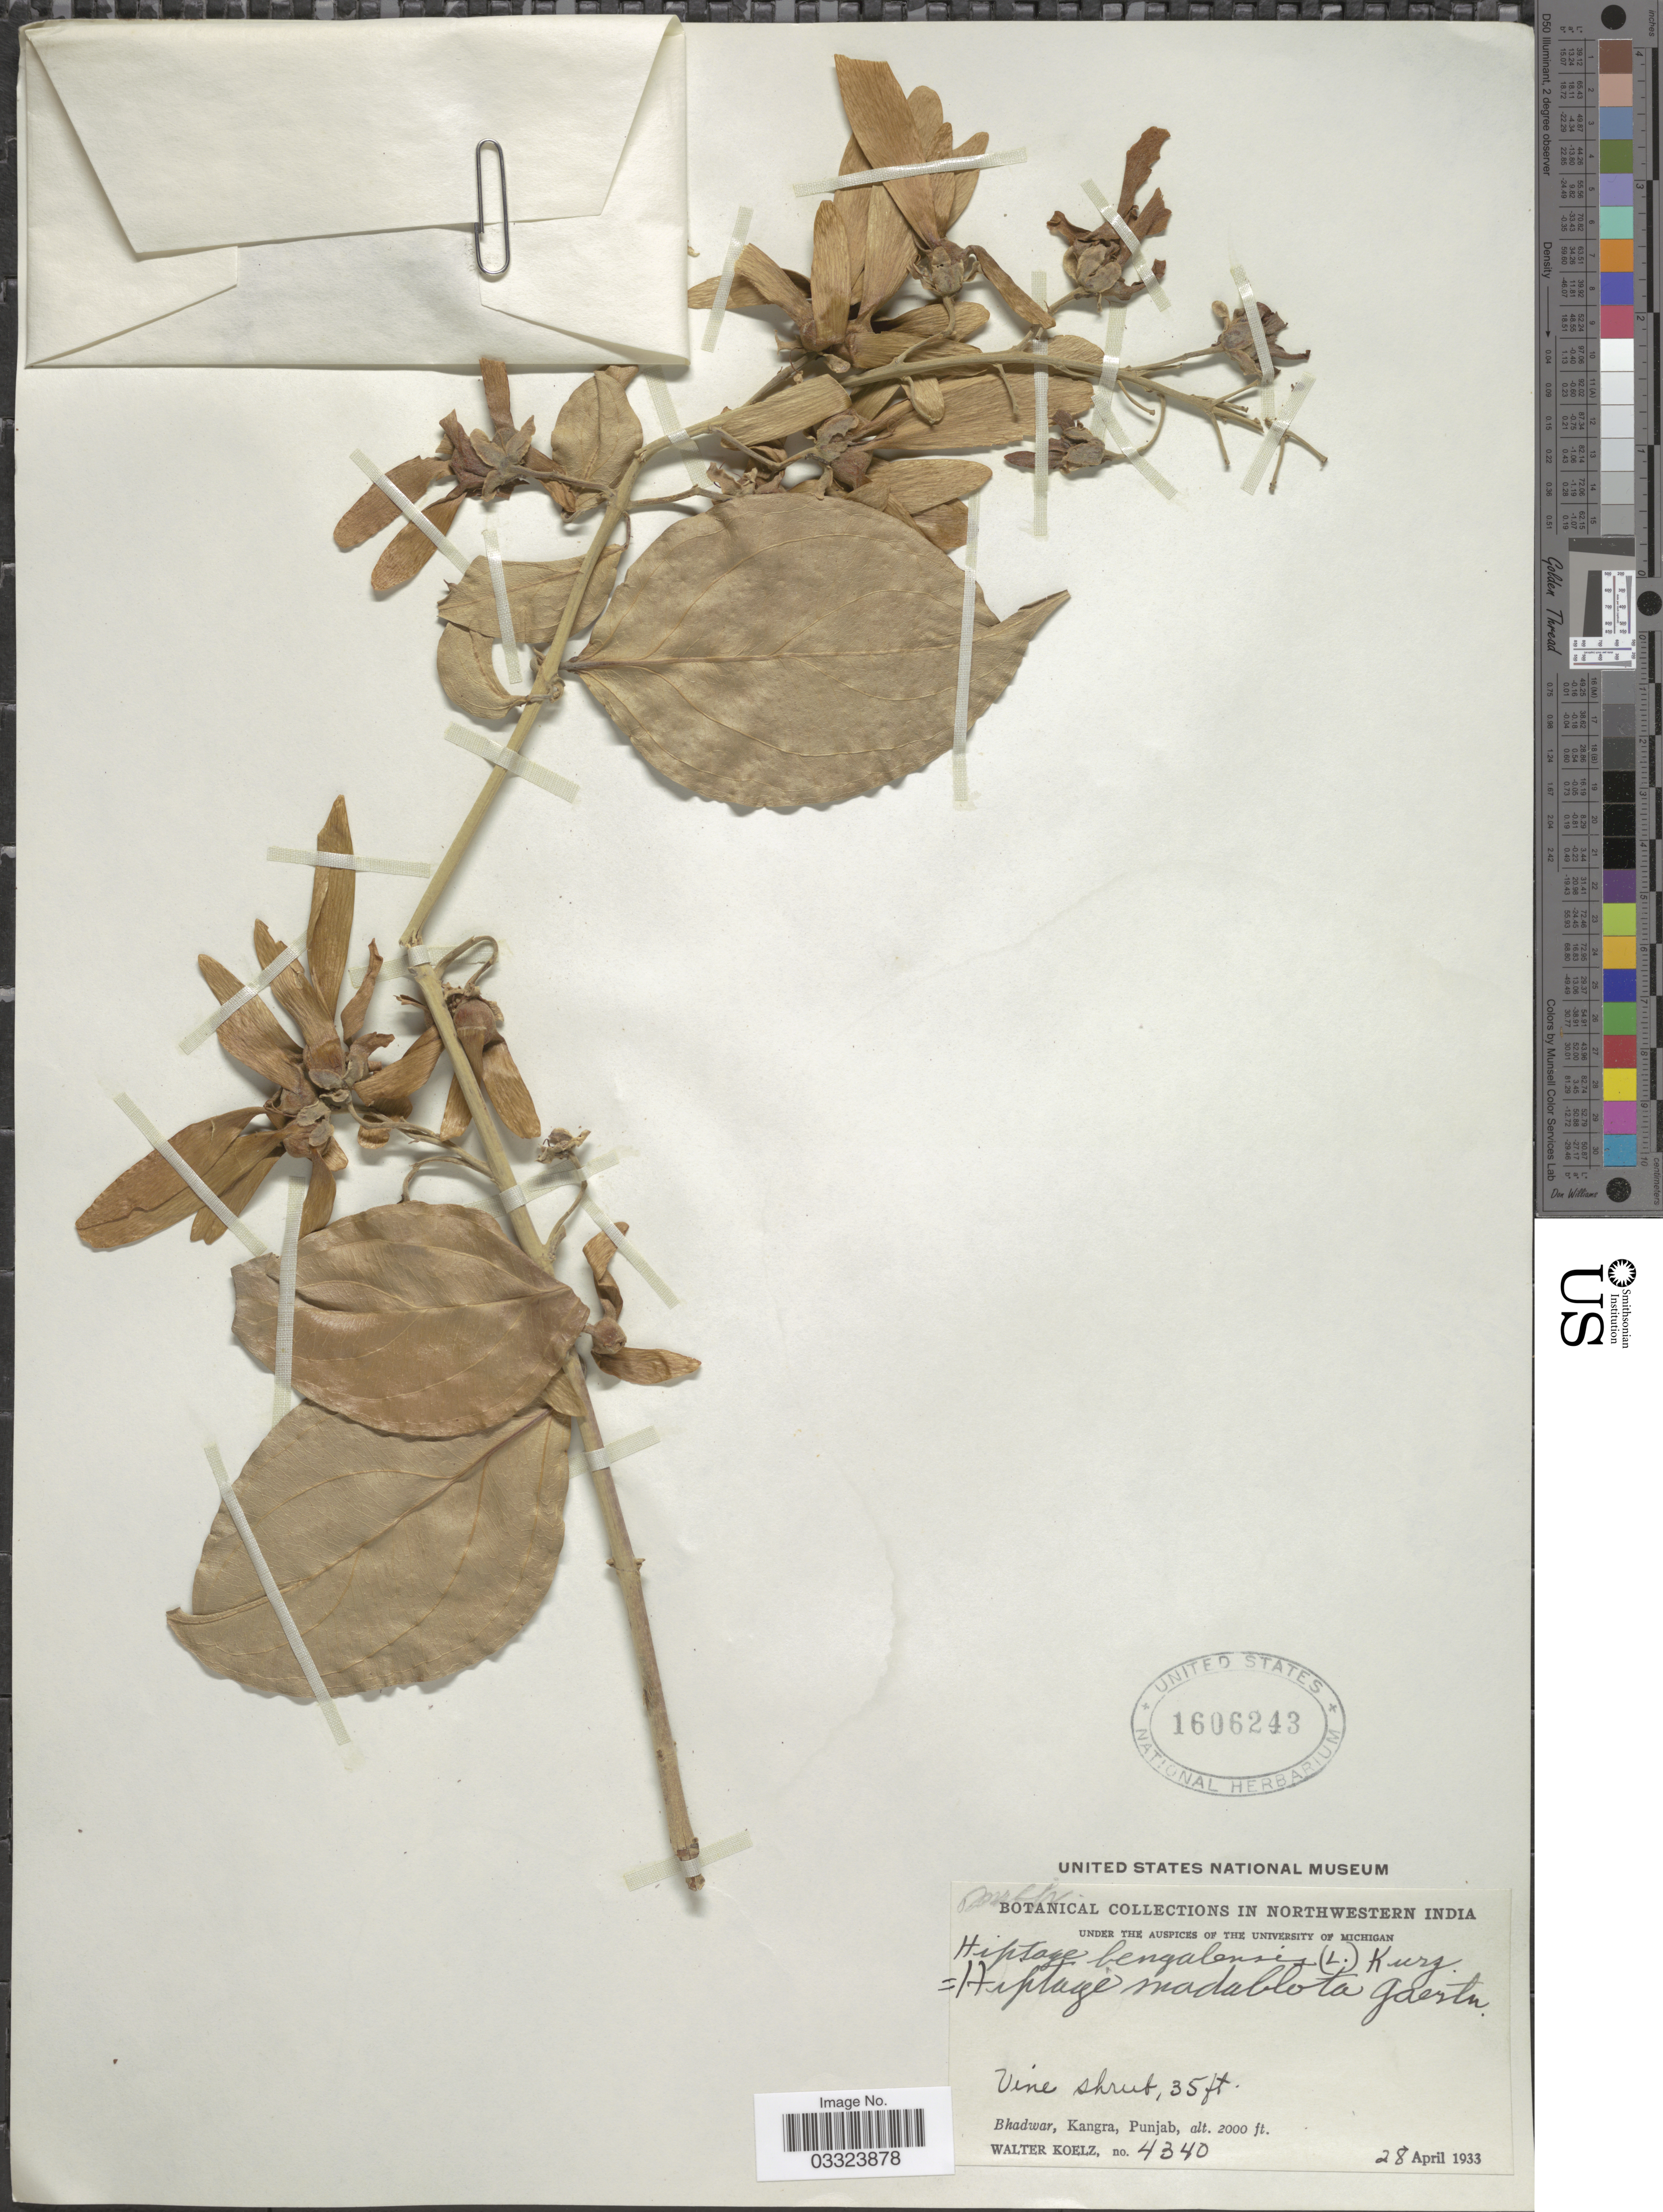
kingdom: Plantae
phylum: Tracheophyta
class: Magnoliopsida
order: Malpighiales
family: Malpighiaceae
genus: Hiptage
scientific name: Hiptage benghalensis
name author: (L.) Kurz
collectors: W. N. Koelz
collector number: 4340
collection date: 1933-04-28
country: India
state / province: Punjab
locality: Northwestern India. Bhadwar, Kangra.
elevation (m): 610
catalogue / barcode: US 1606243